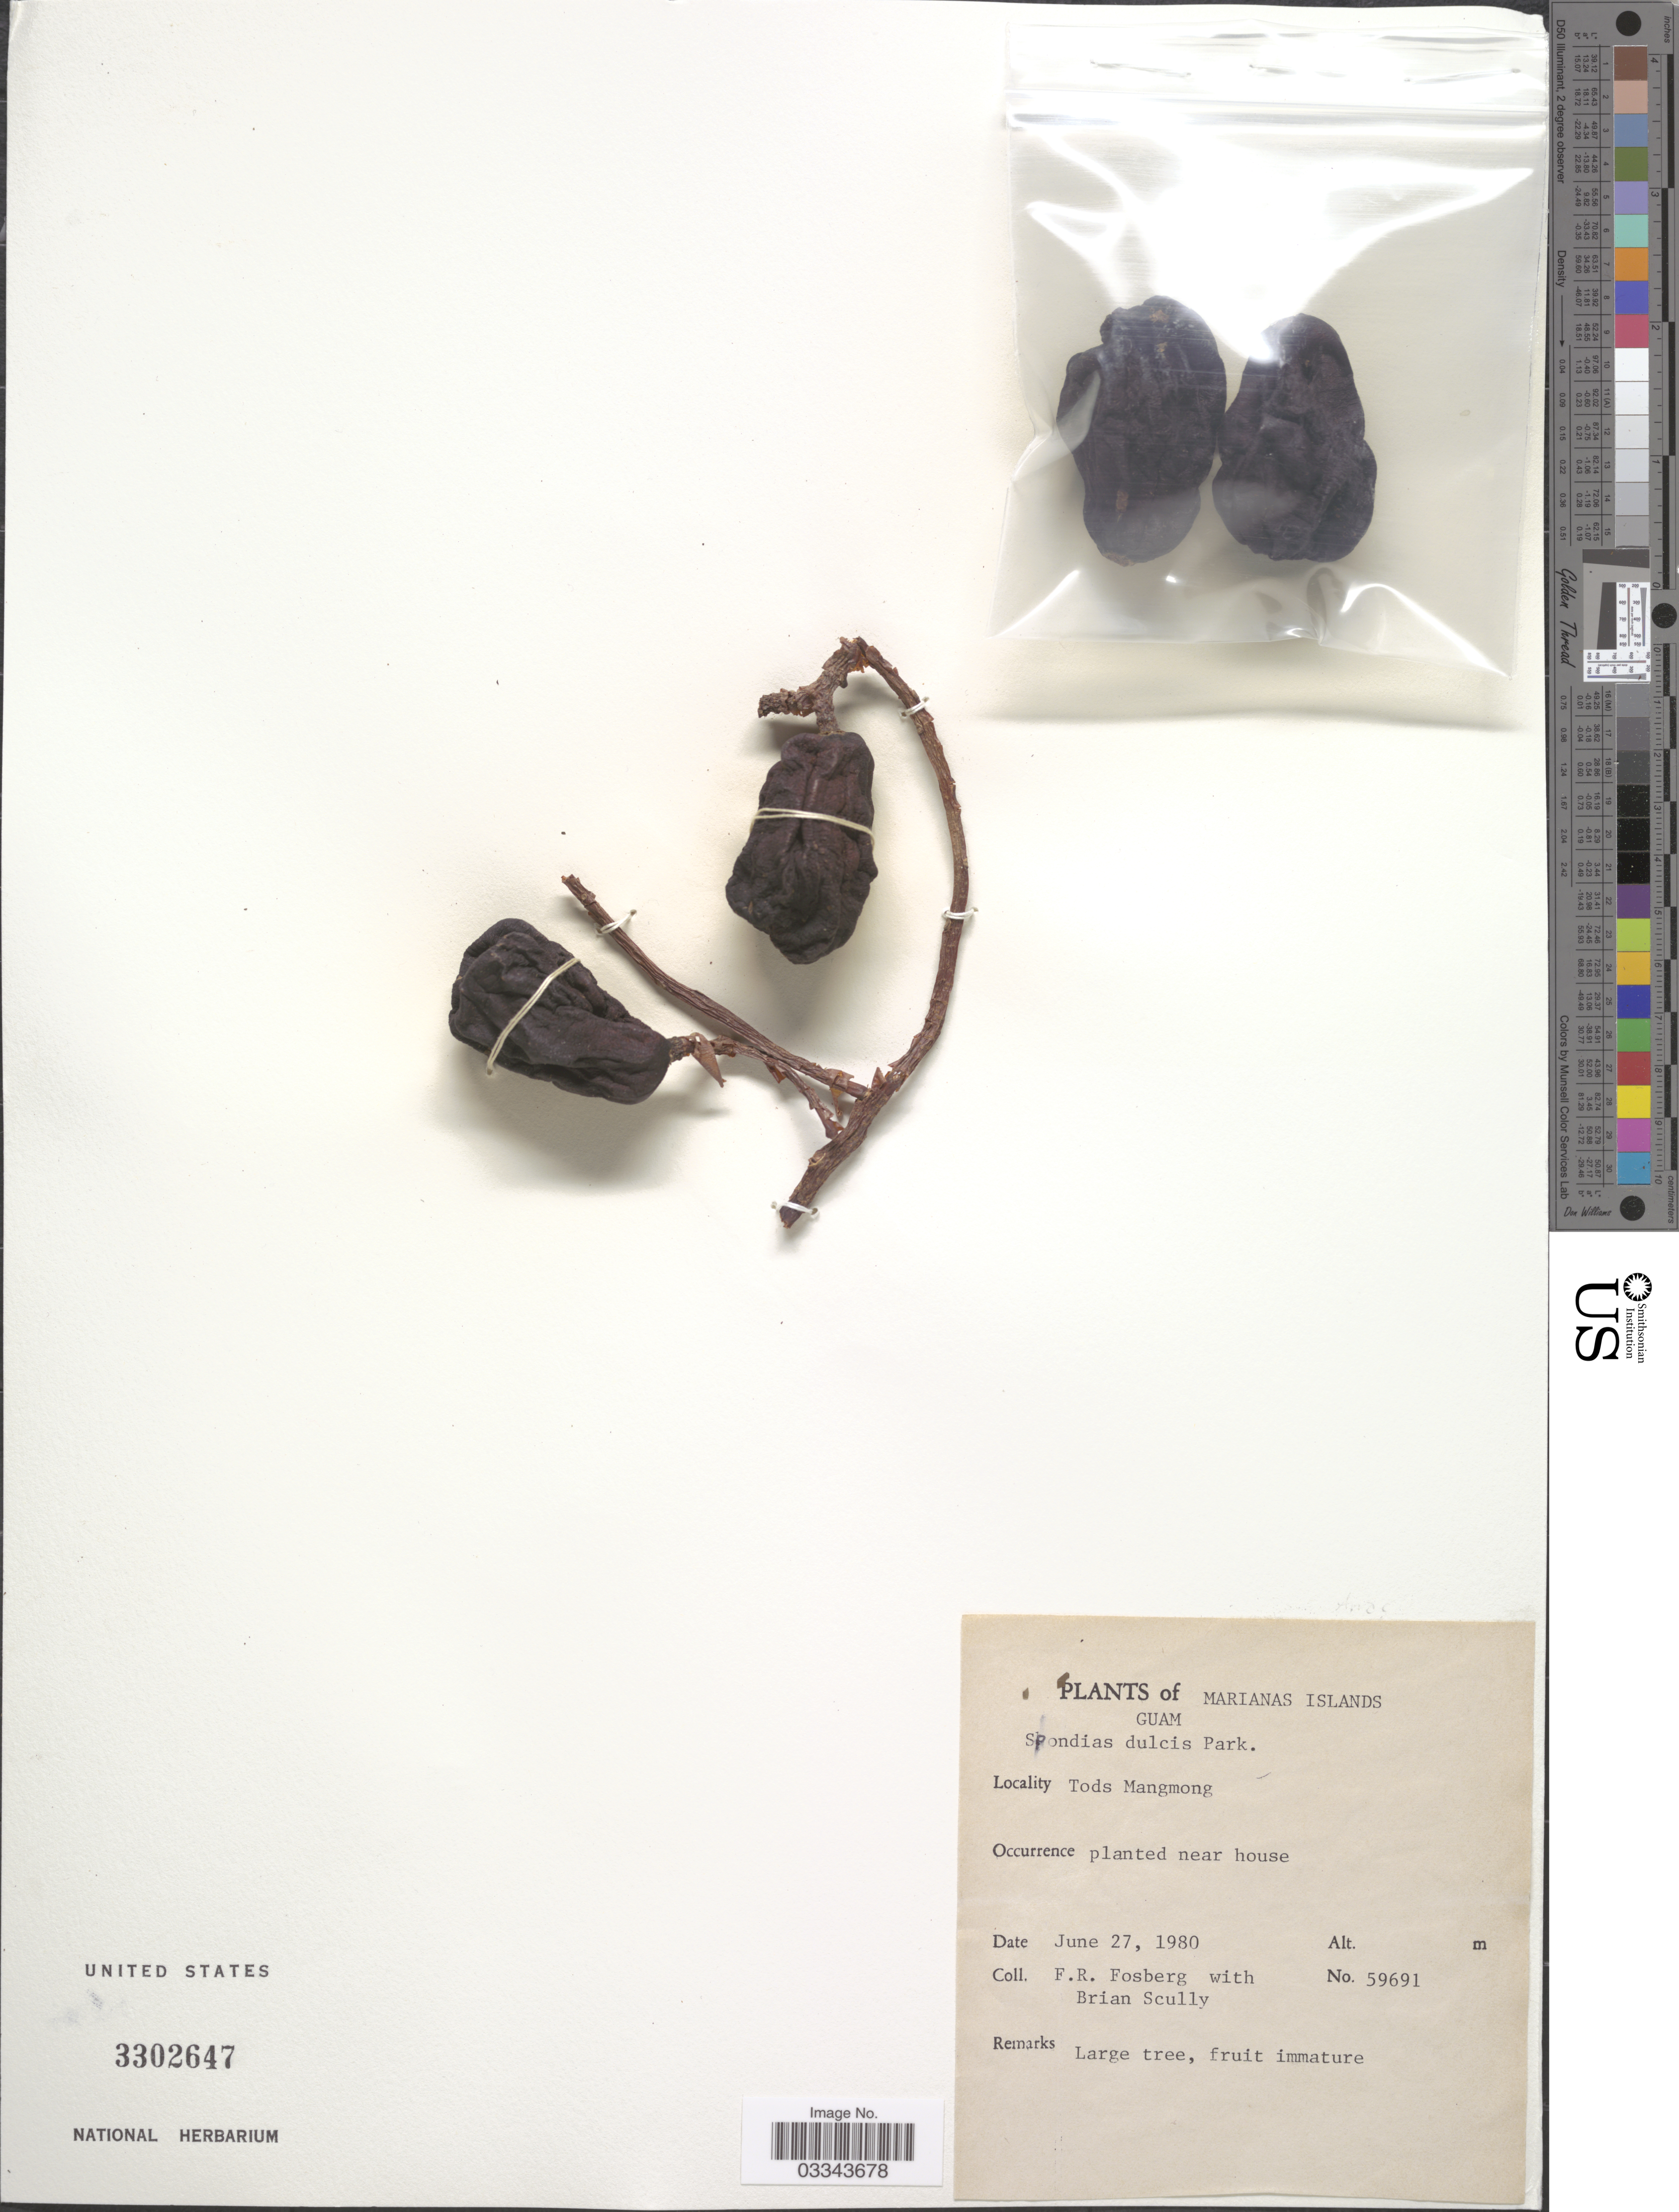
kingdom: Plantae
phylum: Tracheophyta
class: Magnoliopsida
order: Sapindales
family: Anacardiaceae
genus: Spondias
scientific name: Spondias dulcis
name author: Parkinson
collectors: F. R. Fosberg & B. Scully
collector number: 59691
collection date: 1980-06-27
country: Guam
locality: Marianas Islands. Tods Mangmong.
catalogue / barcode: US 3302647